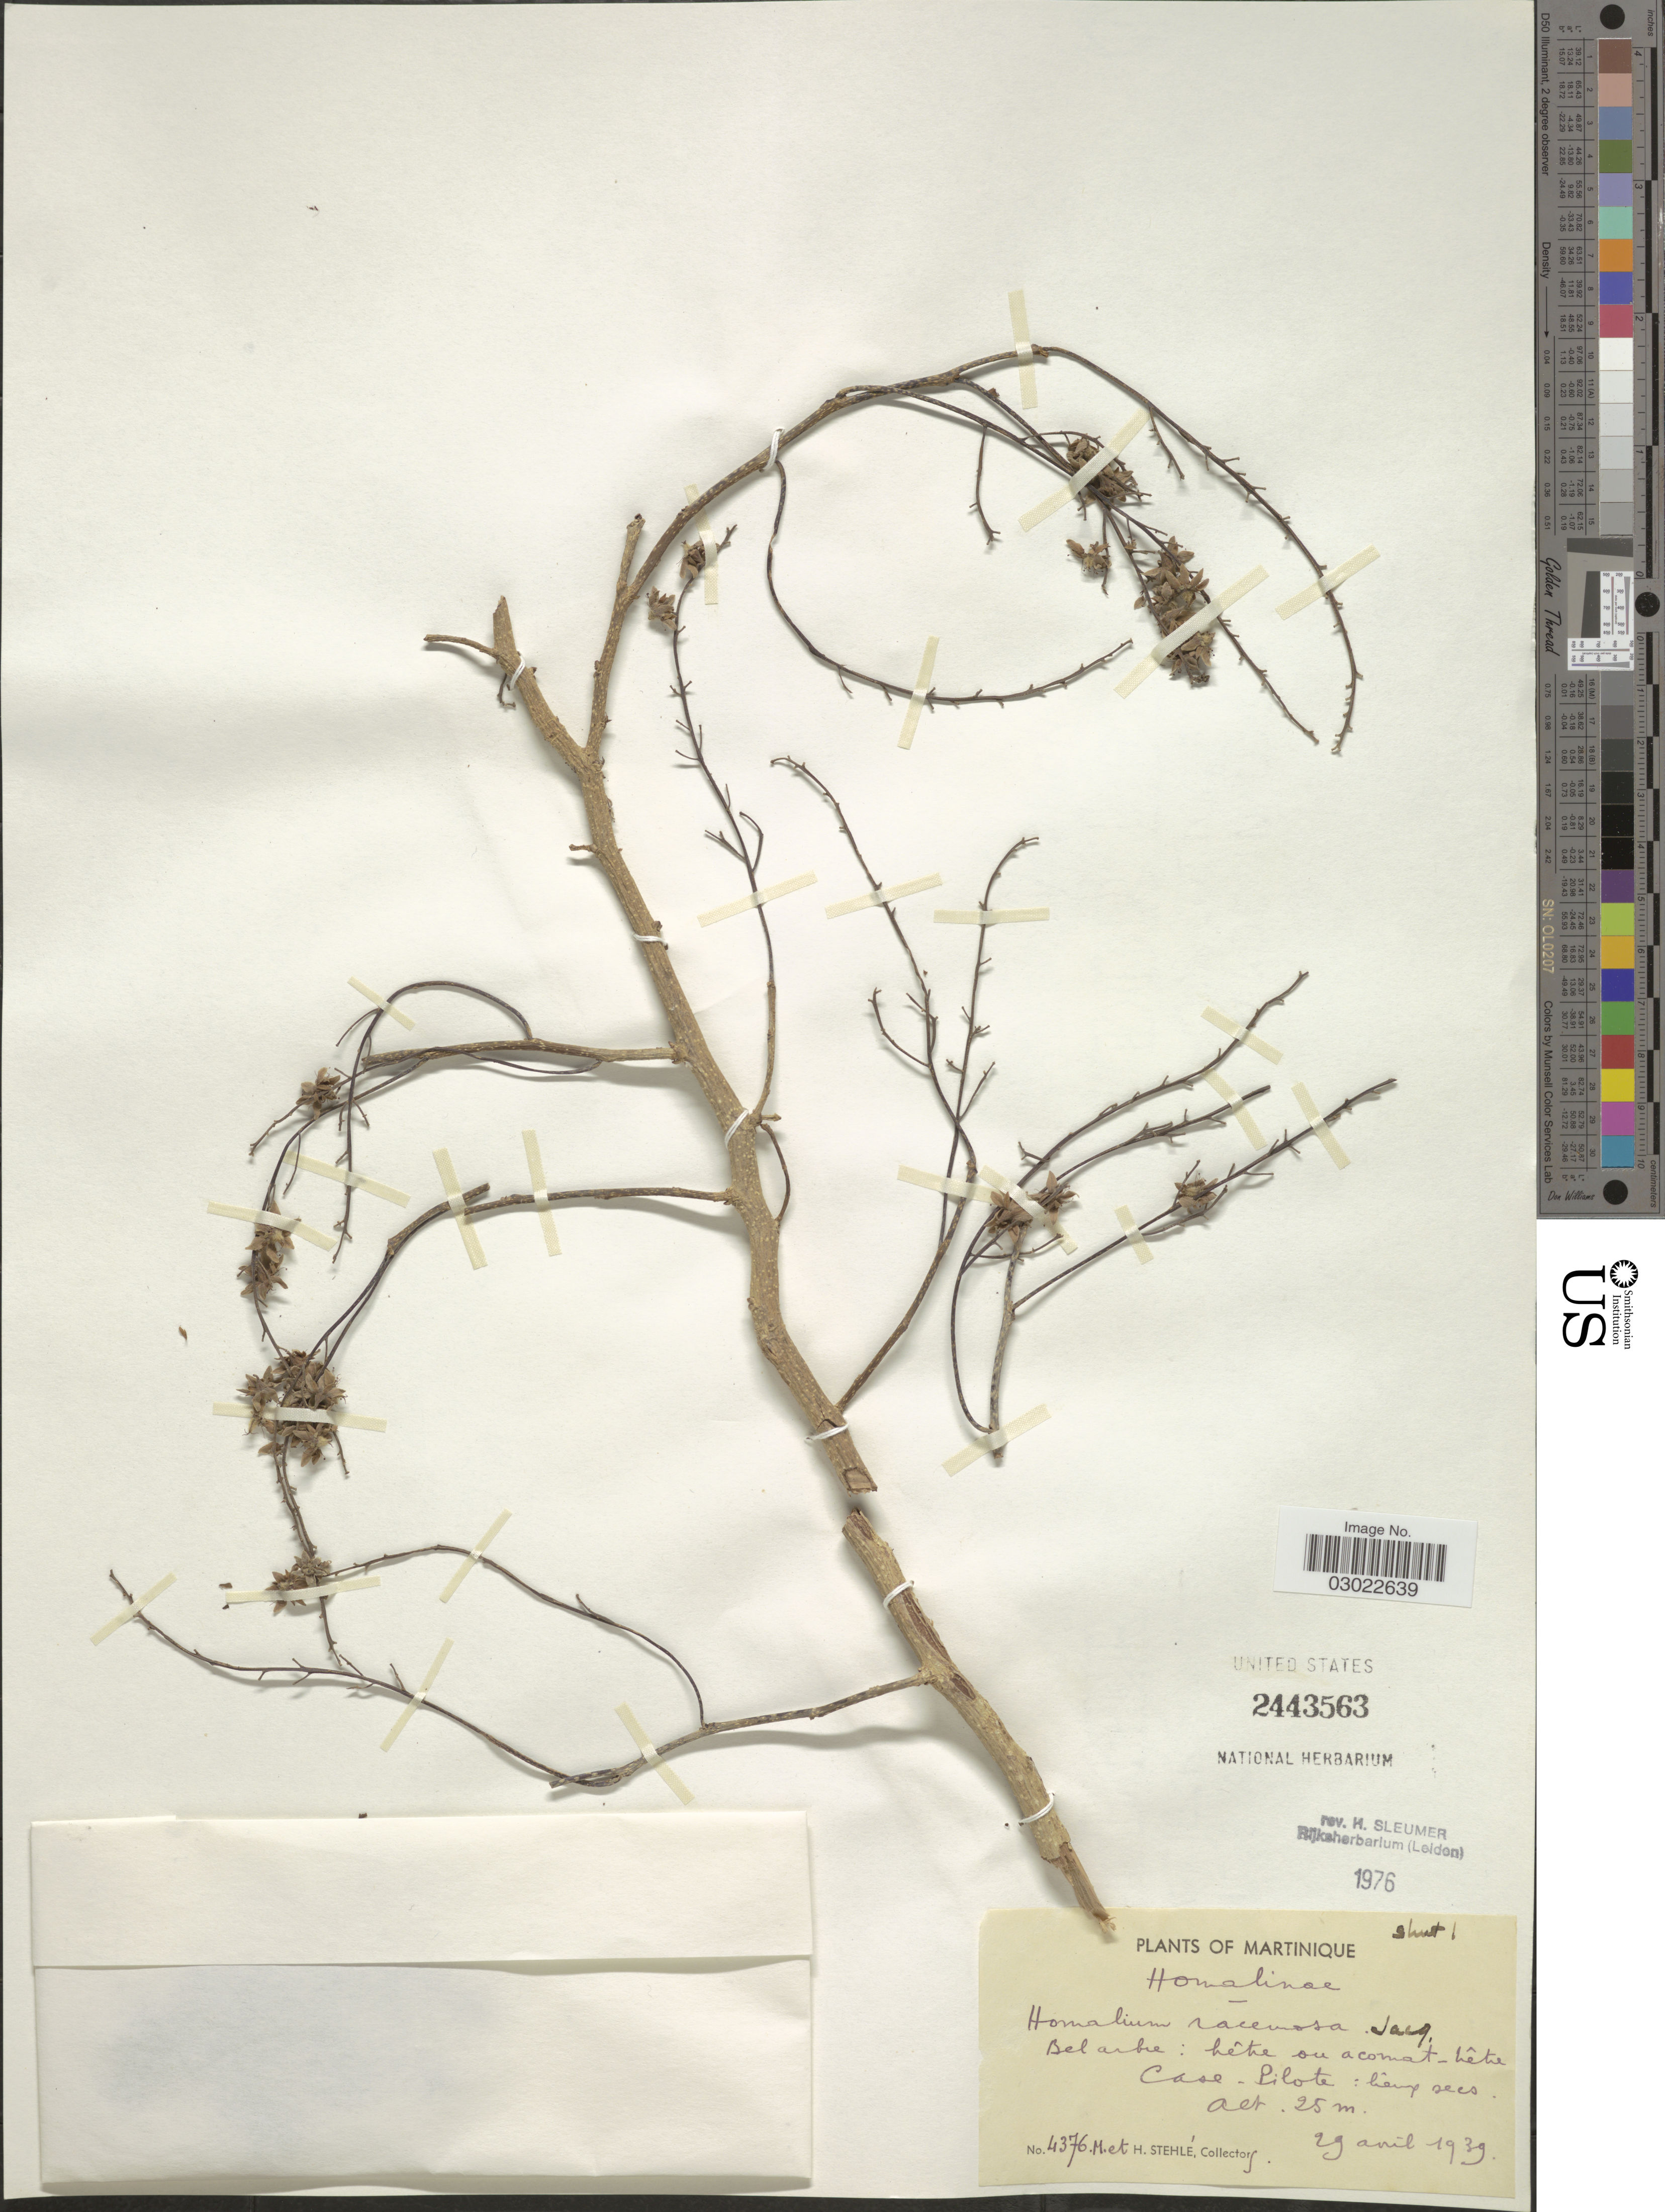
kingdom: Plantae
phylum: Tracheophyta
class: Magnoliopsida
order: Malpighiales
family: Salicaceae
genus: Homalium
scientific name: Homalium racemosum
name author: Jacq.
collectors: M. Stehlé & M. Stehlé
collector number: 4376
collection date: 1939-04-29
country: Martinique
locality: Bel arbre: hêtre on acomat-hêtre Case-Pilote: lieux secs.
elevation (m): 25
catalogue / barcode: US 2443563